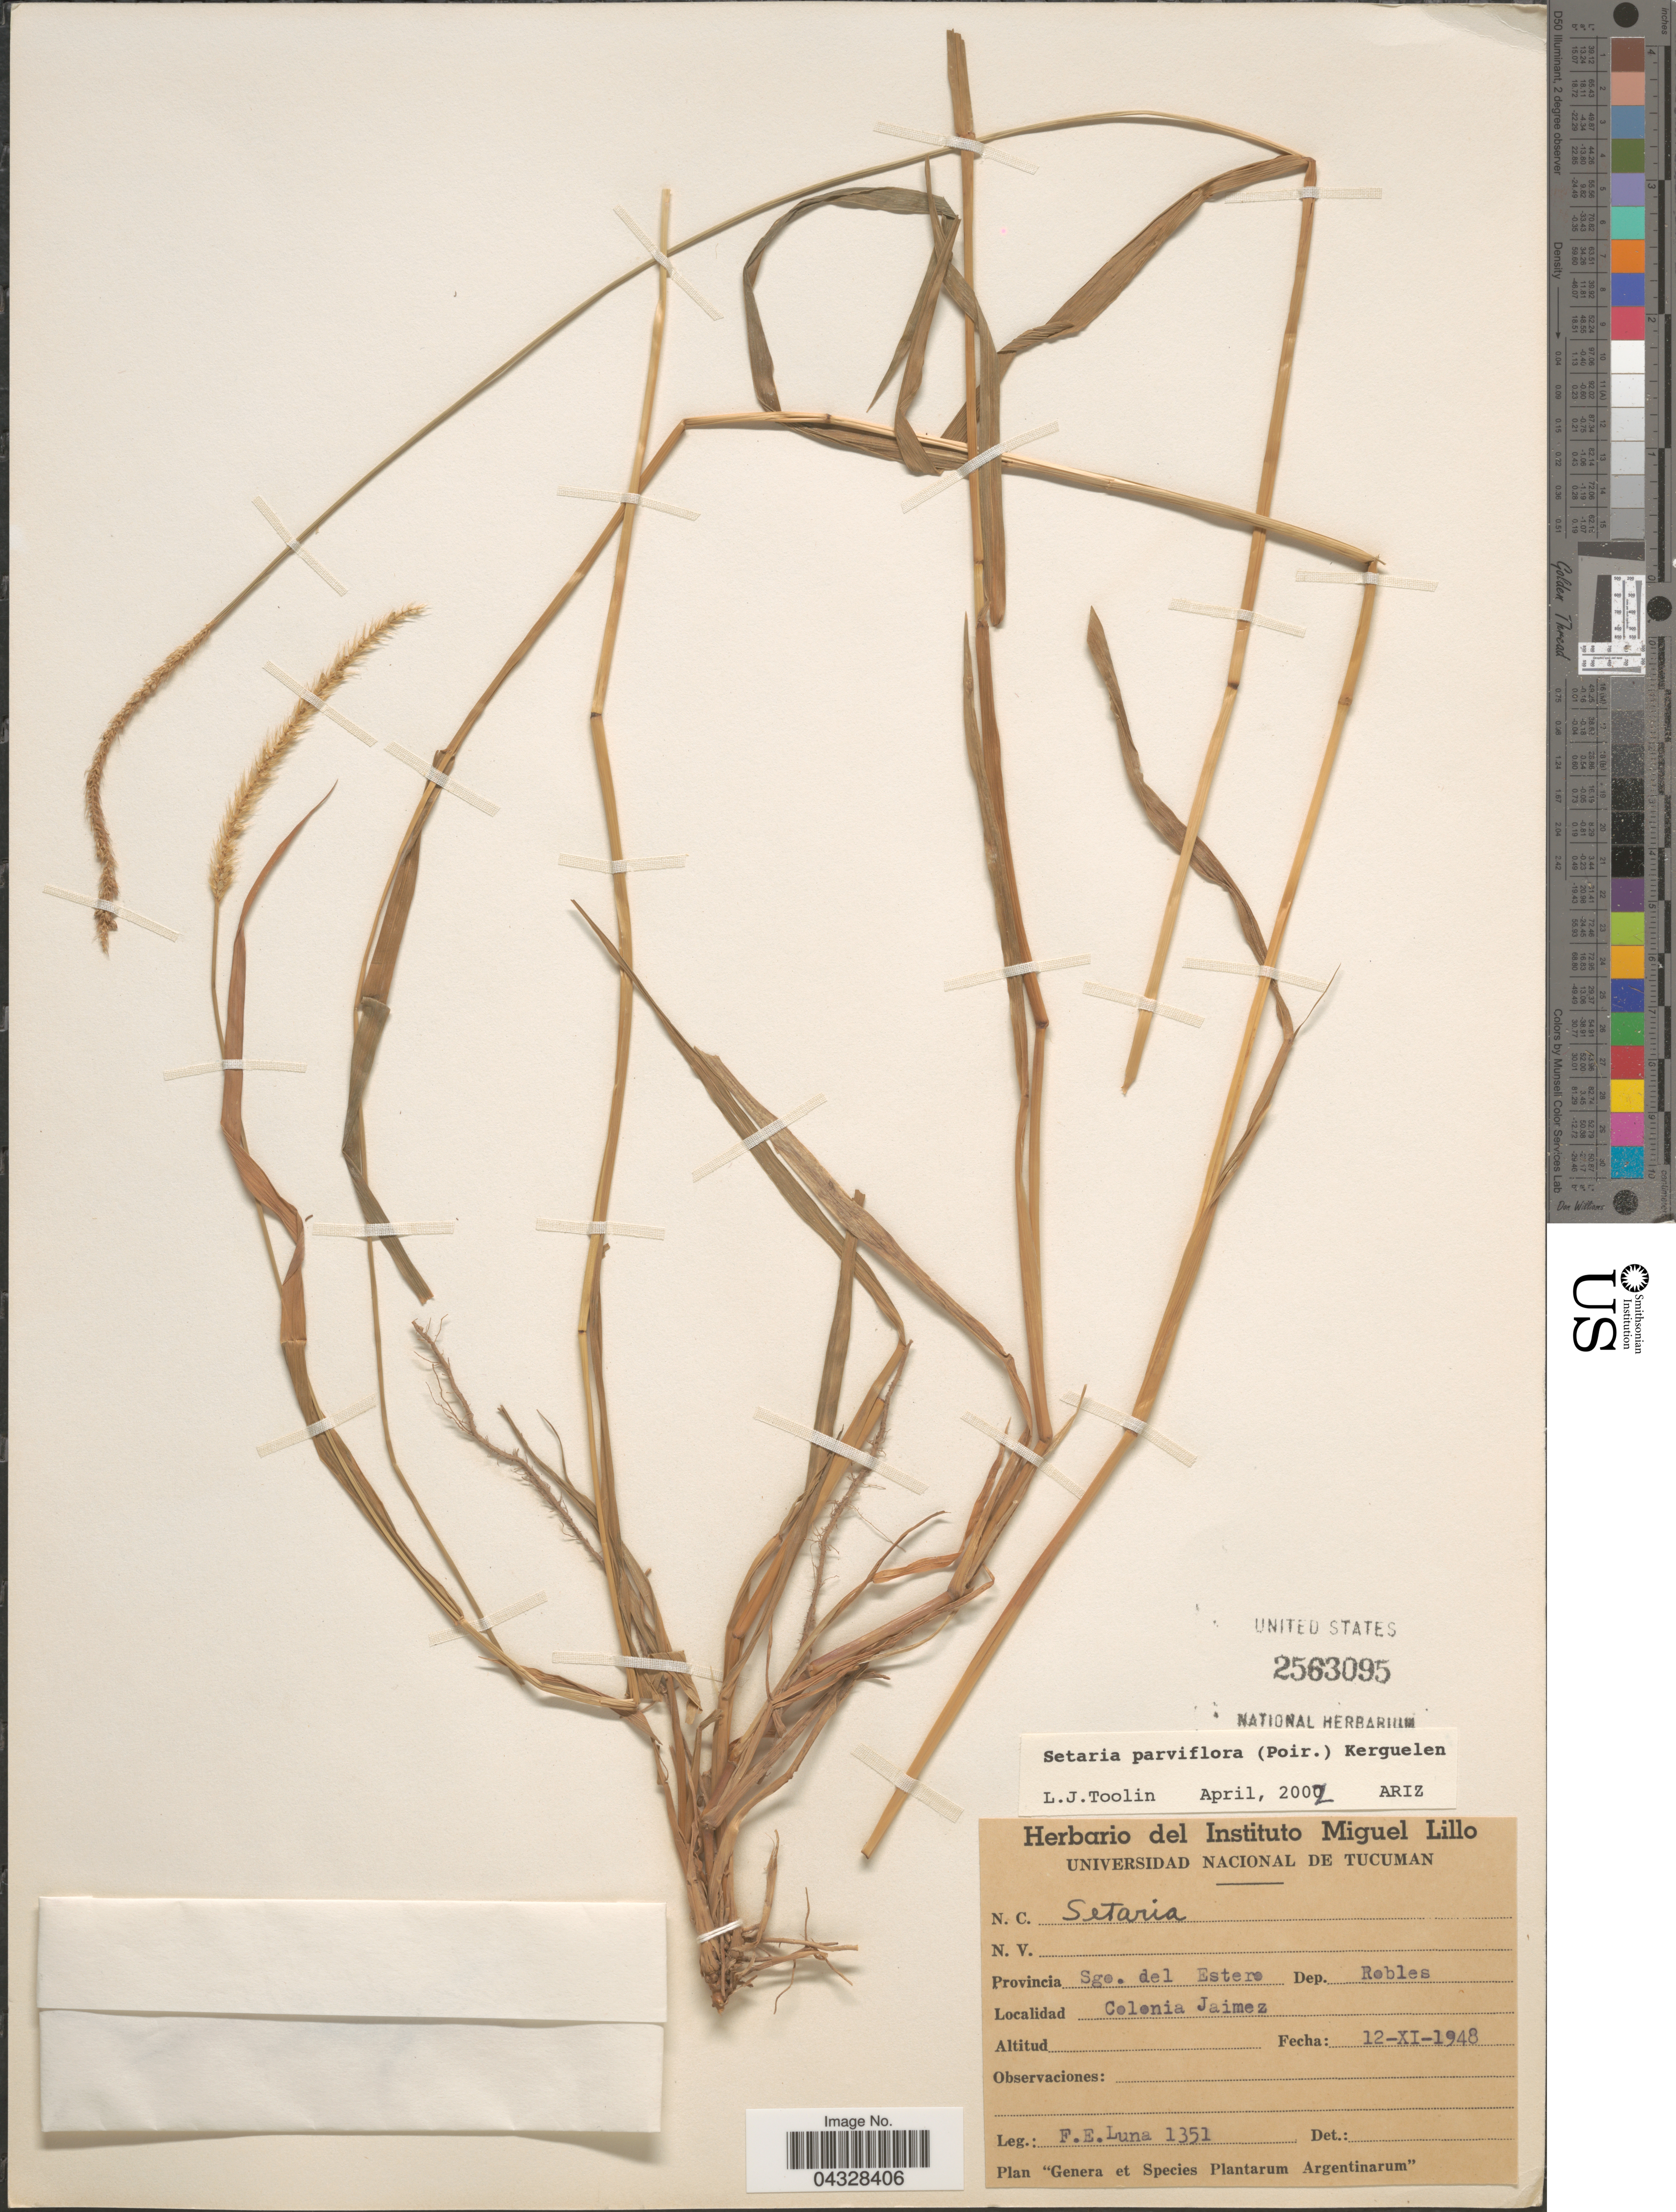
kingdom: Plantae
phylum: Tracheophyta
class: Liliopsida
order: Poales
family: Poaceae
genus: Setaria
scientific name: Setaria parviflora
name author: (Poir.) Kerguélen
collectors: F. E. Luna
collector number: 1351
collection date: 1948-11-12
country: Argentina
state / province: Santiago del Estero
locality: Dep. Robles. Colonia Jaimez.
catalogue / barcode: US 2563095